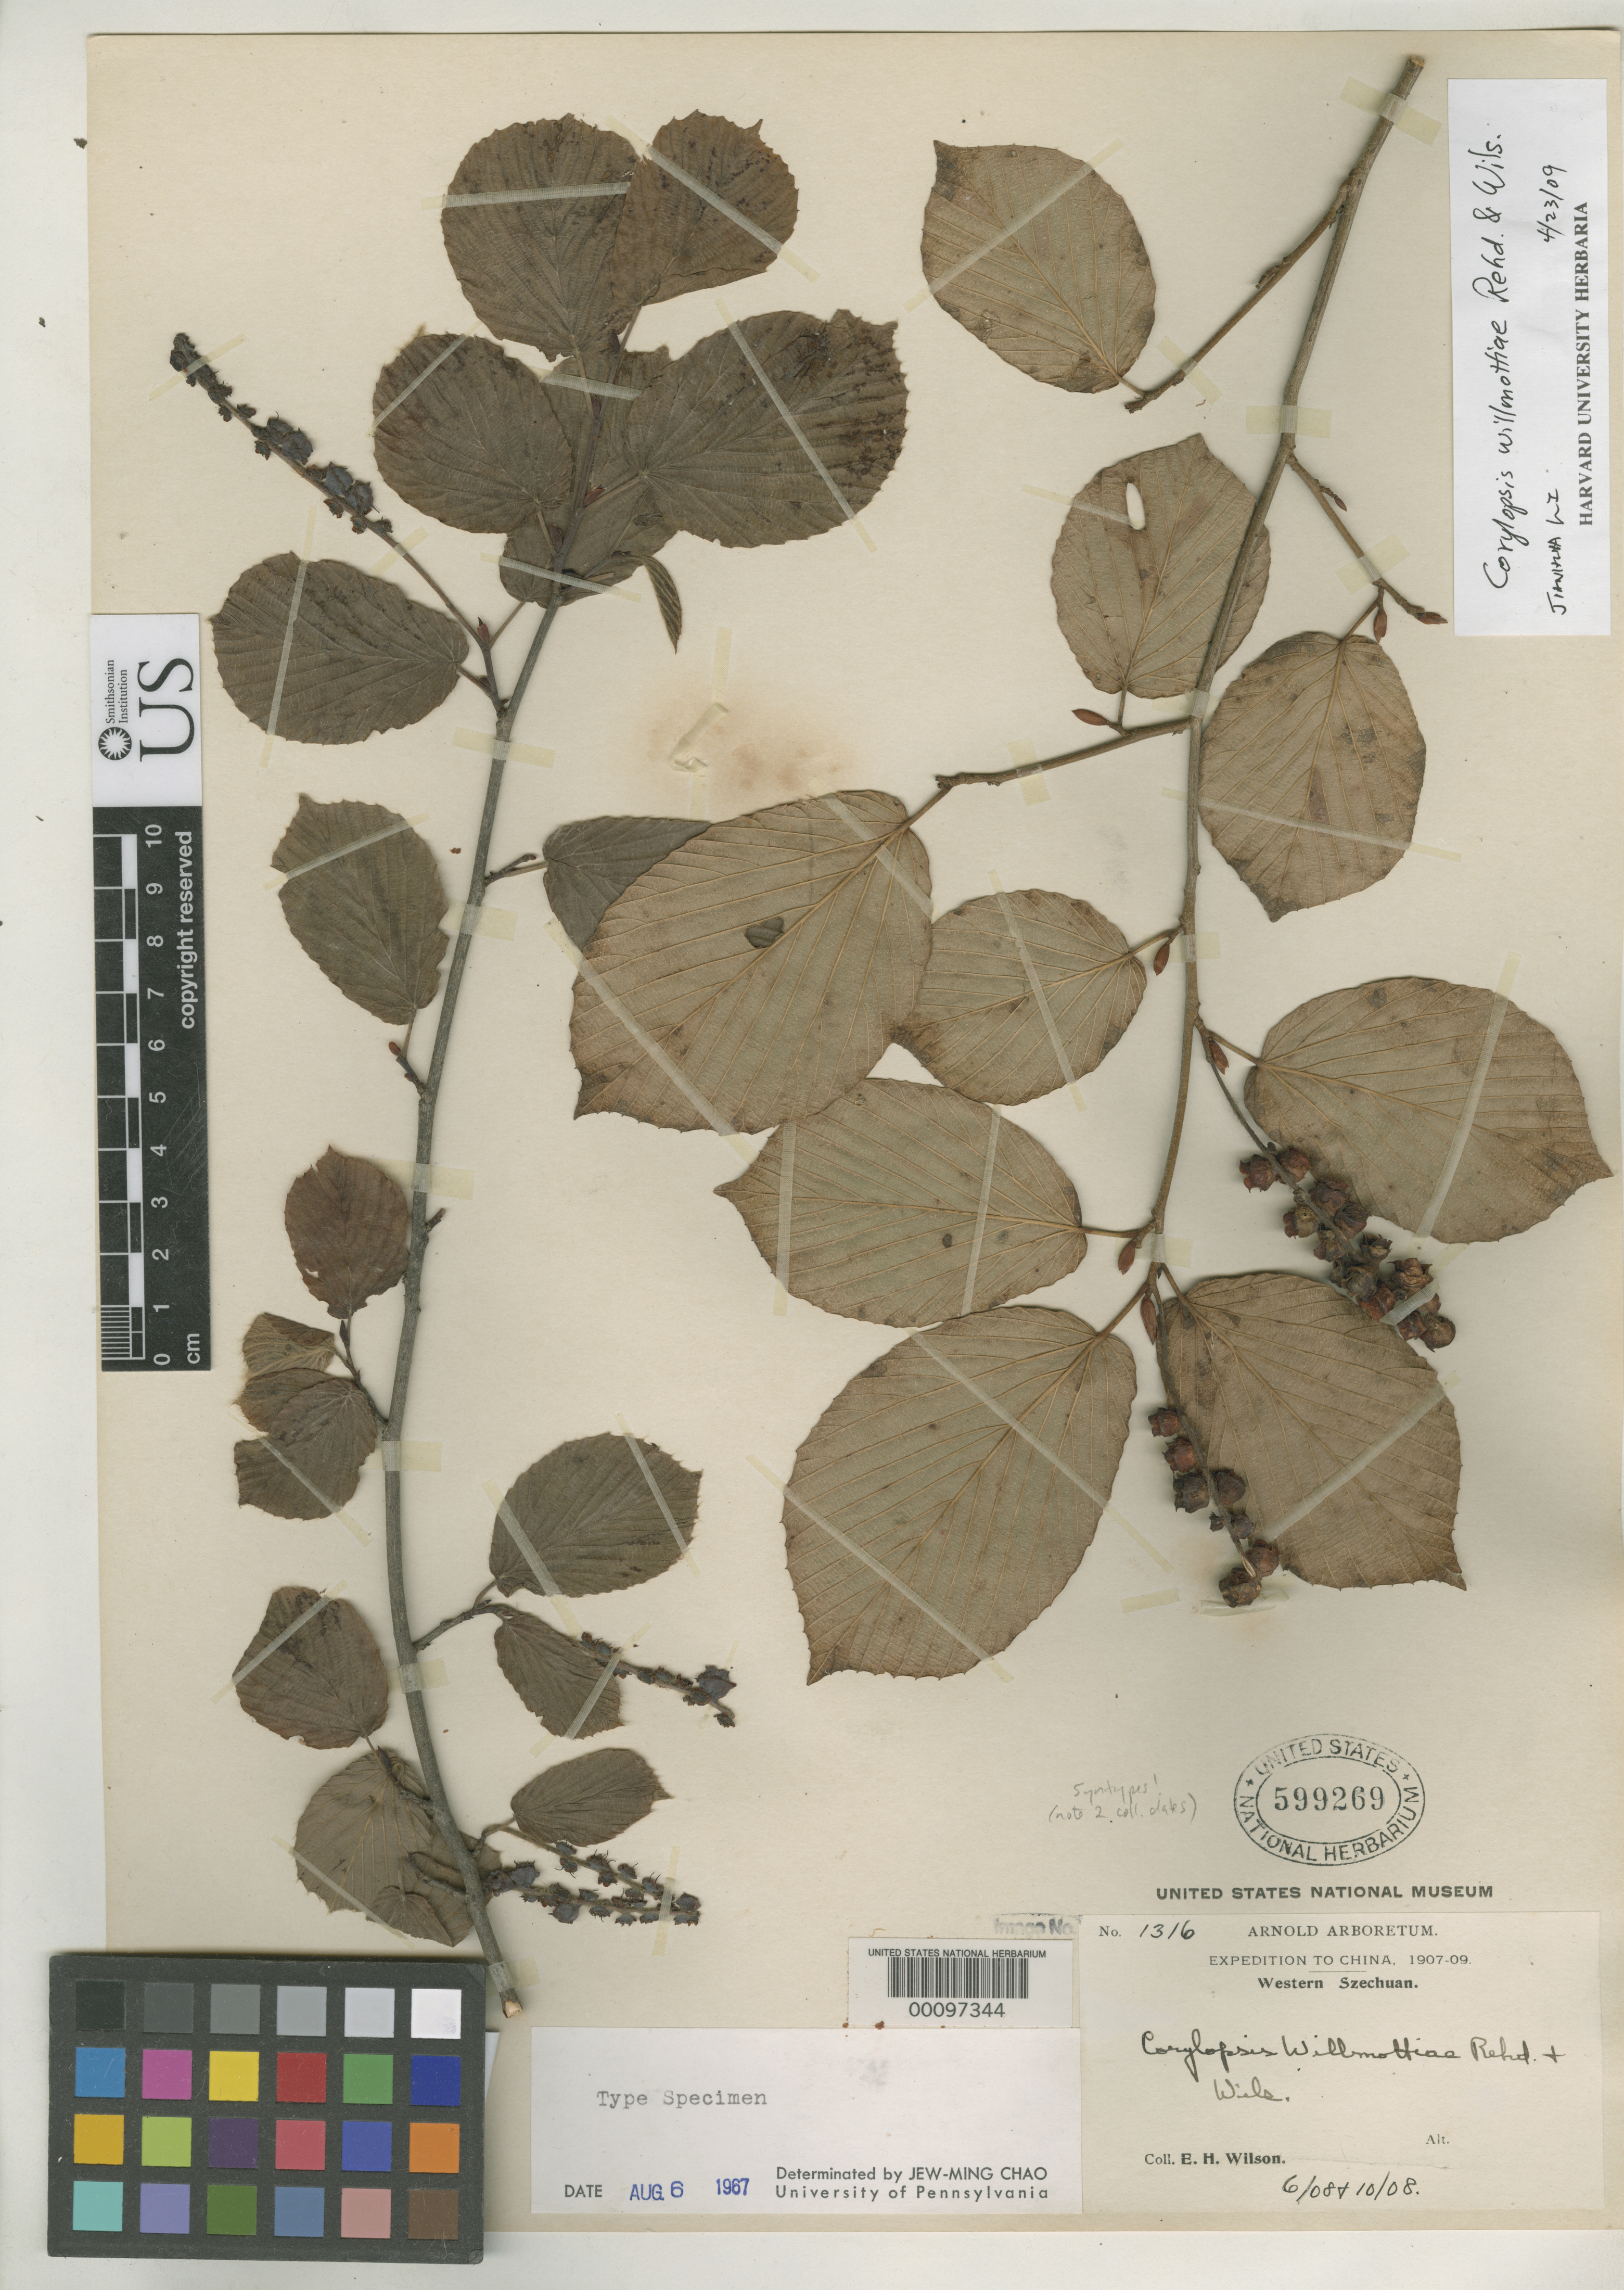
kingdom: Plantae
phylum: Tracheophyta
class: Magnoliopsida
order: Saxifragales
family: Hamamelidaceae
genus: Corylopsis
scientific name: Corylopsis willmottiae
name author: Rehder & E.H. Wilson in Sarg.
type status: Syntype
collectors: E. H. Wilson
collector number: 1316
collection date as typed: Jun 1908 and -- Oct 1908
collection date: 1908-06,1908-10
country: China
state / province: Sichuan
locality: SE of Tachien-lu.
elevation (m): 2000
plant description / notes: Sheet apparently mounted with 2 specimen collected on different dates (June & October), as cited in protologue.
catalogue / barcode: US 599269